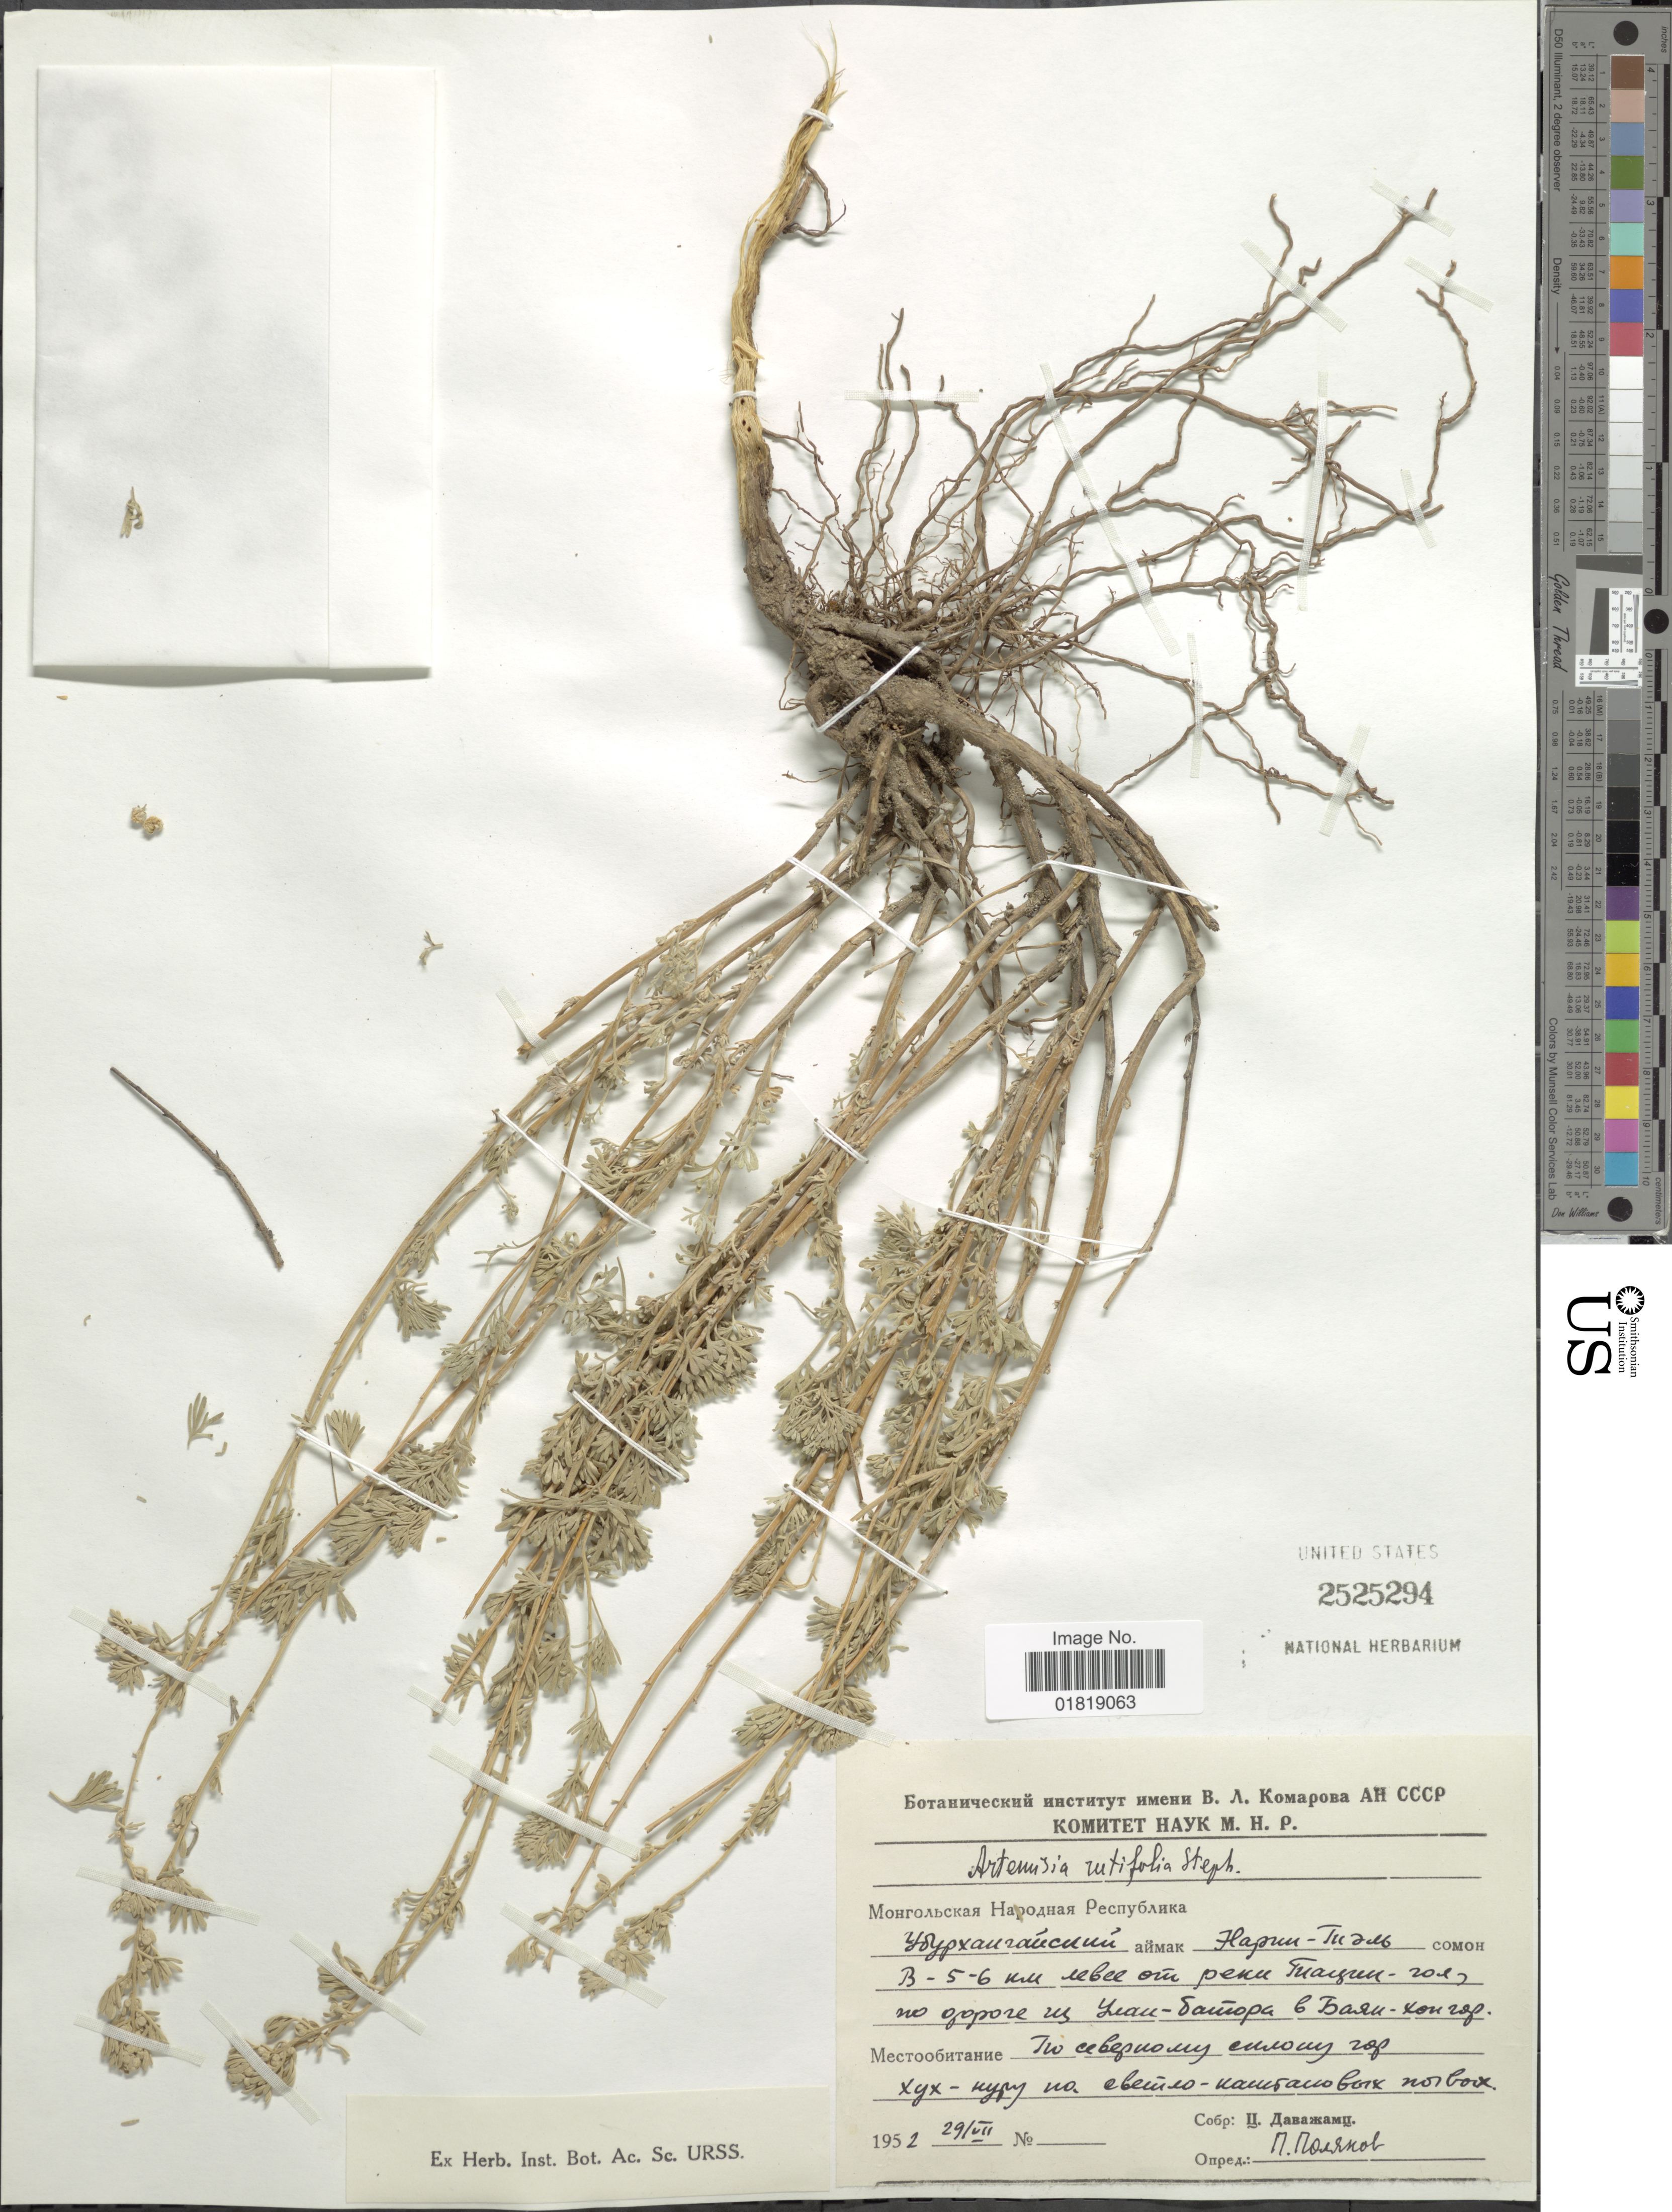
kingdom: Plantae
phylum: Tracheophyta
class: Magnoliopsida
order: Asterales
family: Asteraceae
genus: Artemisia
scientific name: Artemisia rutifolia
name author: Steph. ex Spreng.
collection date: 1952-07-29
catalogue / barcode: US 2525294